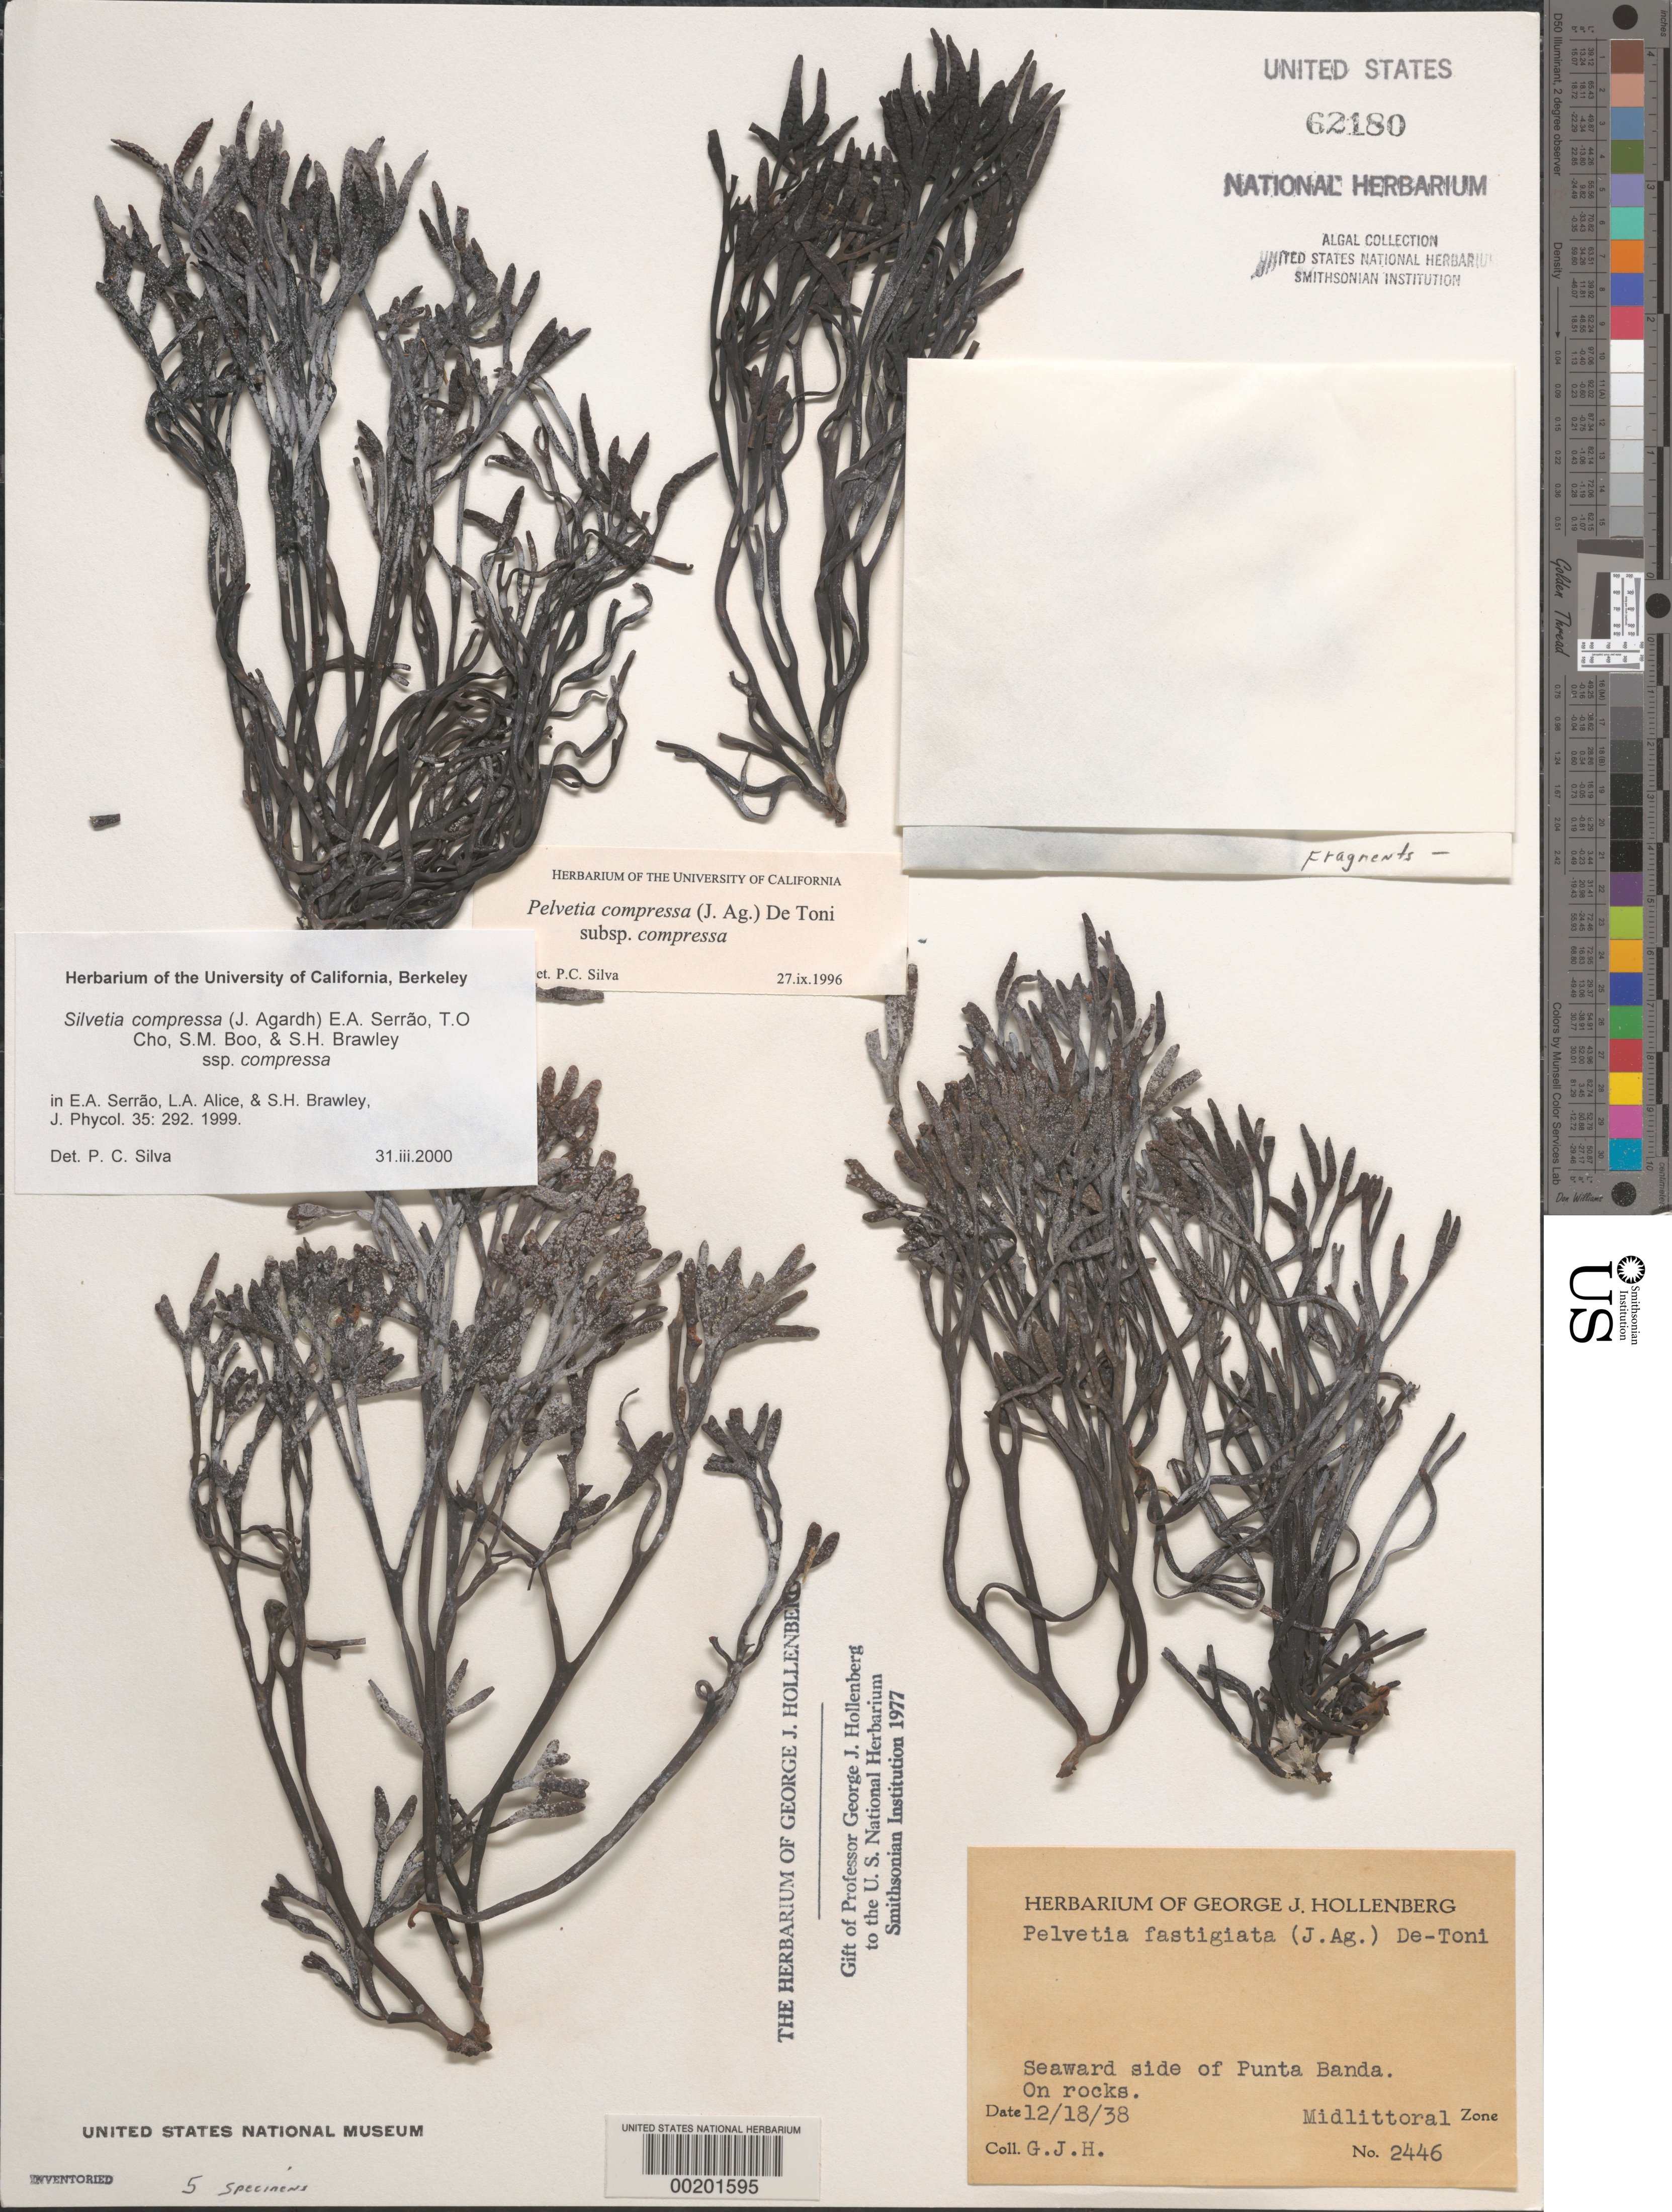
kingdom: Chromista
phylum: Ochrophyta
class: Phaeophyceae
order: Fucales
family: Fucaceae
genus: Silvetia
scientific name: Silvetia compressa subsp. compressa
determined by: Silva, P. C.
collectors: G. Hollenberg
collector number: GJH 2446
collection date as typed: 18 Dec 1938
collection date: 1938-12-18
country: Mexico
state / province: Baja California Norte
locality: Seaward side of Punta Banda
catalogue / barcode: US 62180